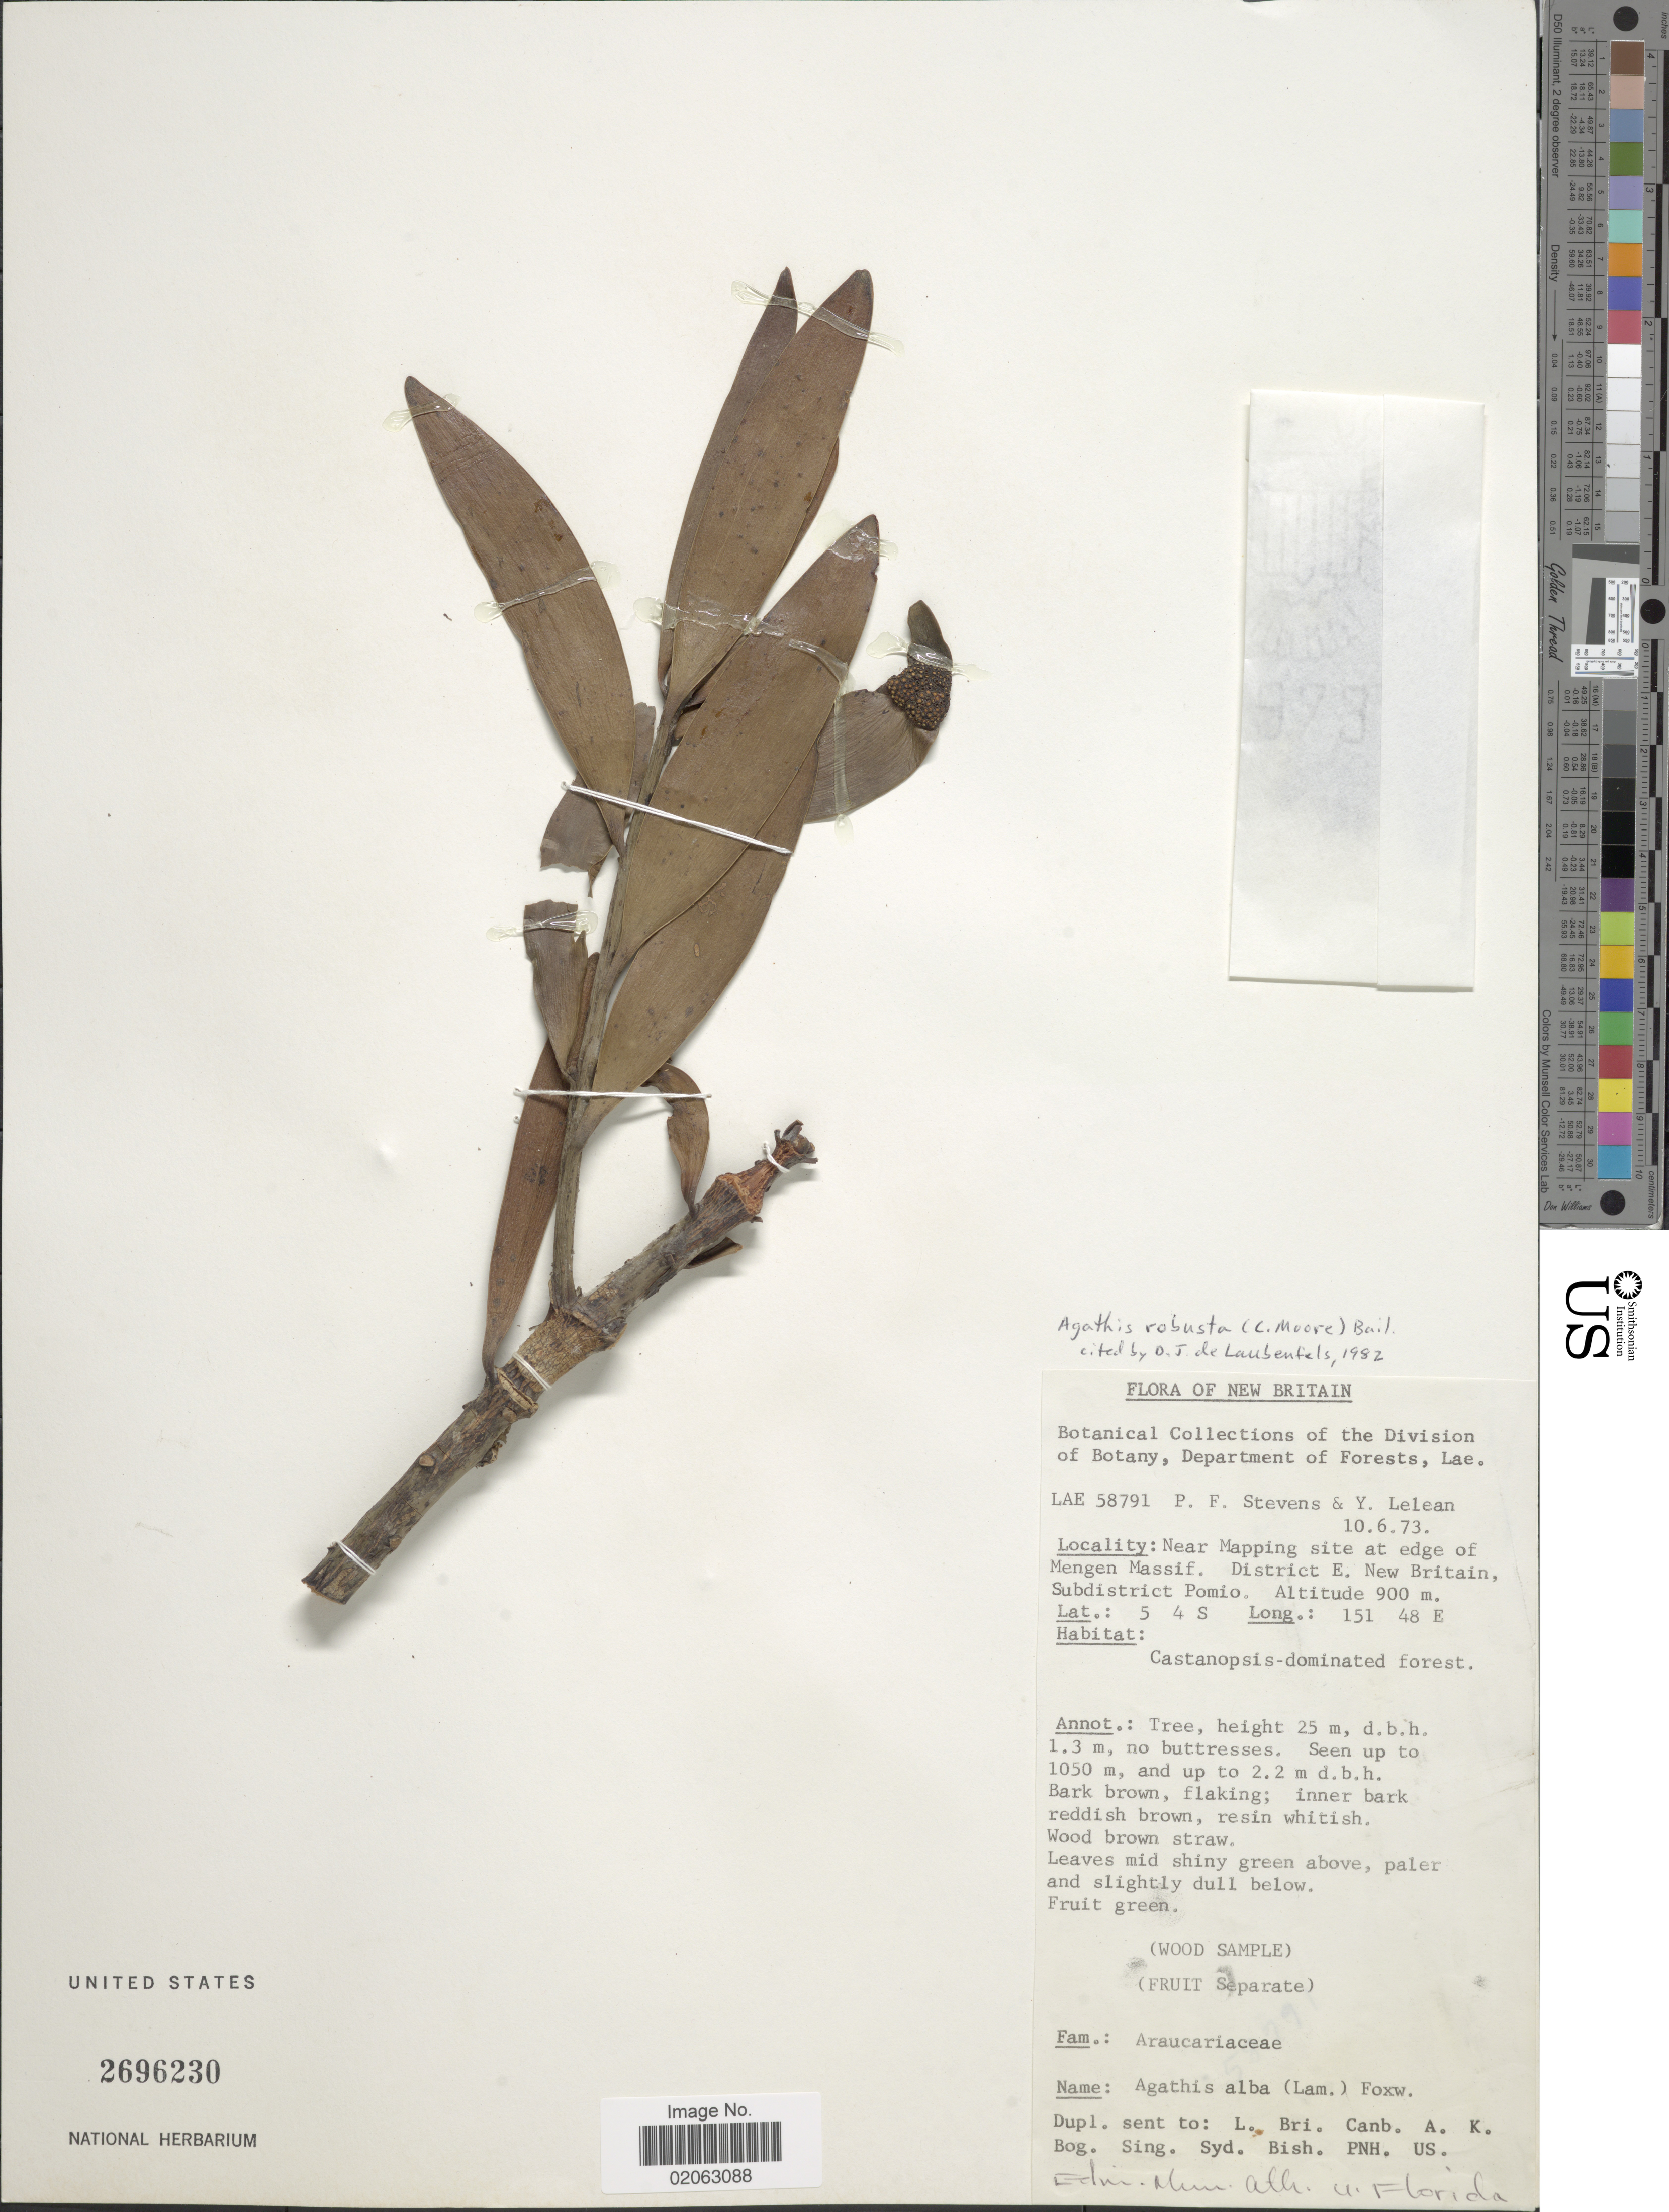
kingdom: Plantae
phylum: Tracheophyta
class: Pinopsida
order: Pinales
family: Araucariaceae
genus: Agathis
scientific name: Agathis robusta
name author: (C. Moore ex F. Muell.) F.M. Bailey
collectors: P. F. Stevens & Y. Lelean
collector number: LAE 58791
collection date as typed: Transcribed d/m/y: 10/6/73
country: Papua New Guinea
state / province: East New Britain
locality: New Britain, near Mapping site at edge of Mengen Massif. District E. New Britain, Subdistrict Pomio.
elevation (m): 900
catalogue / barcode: US 2696230